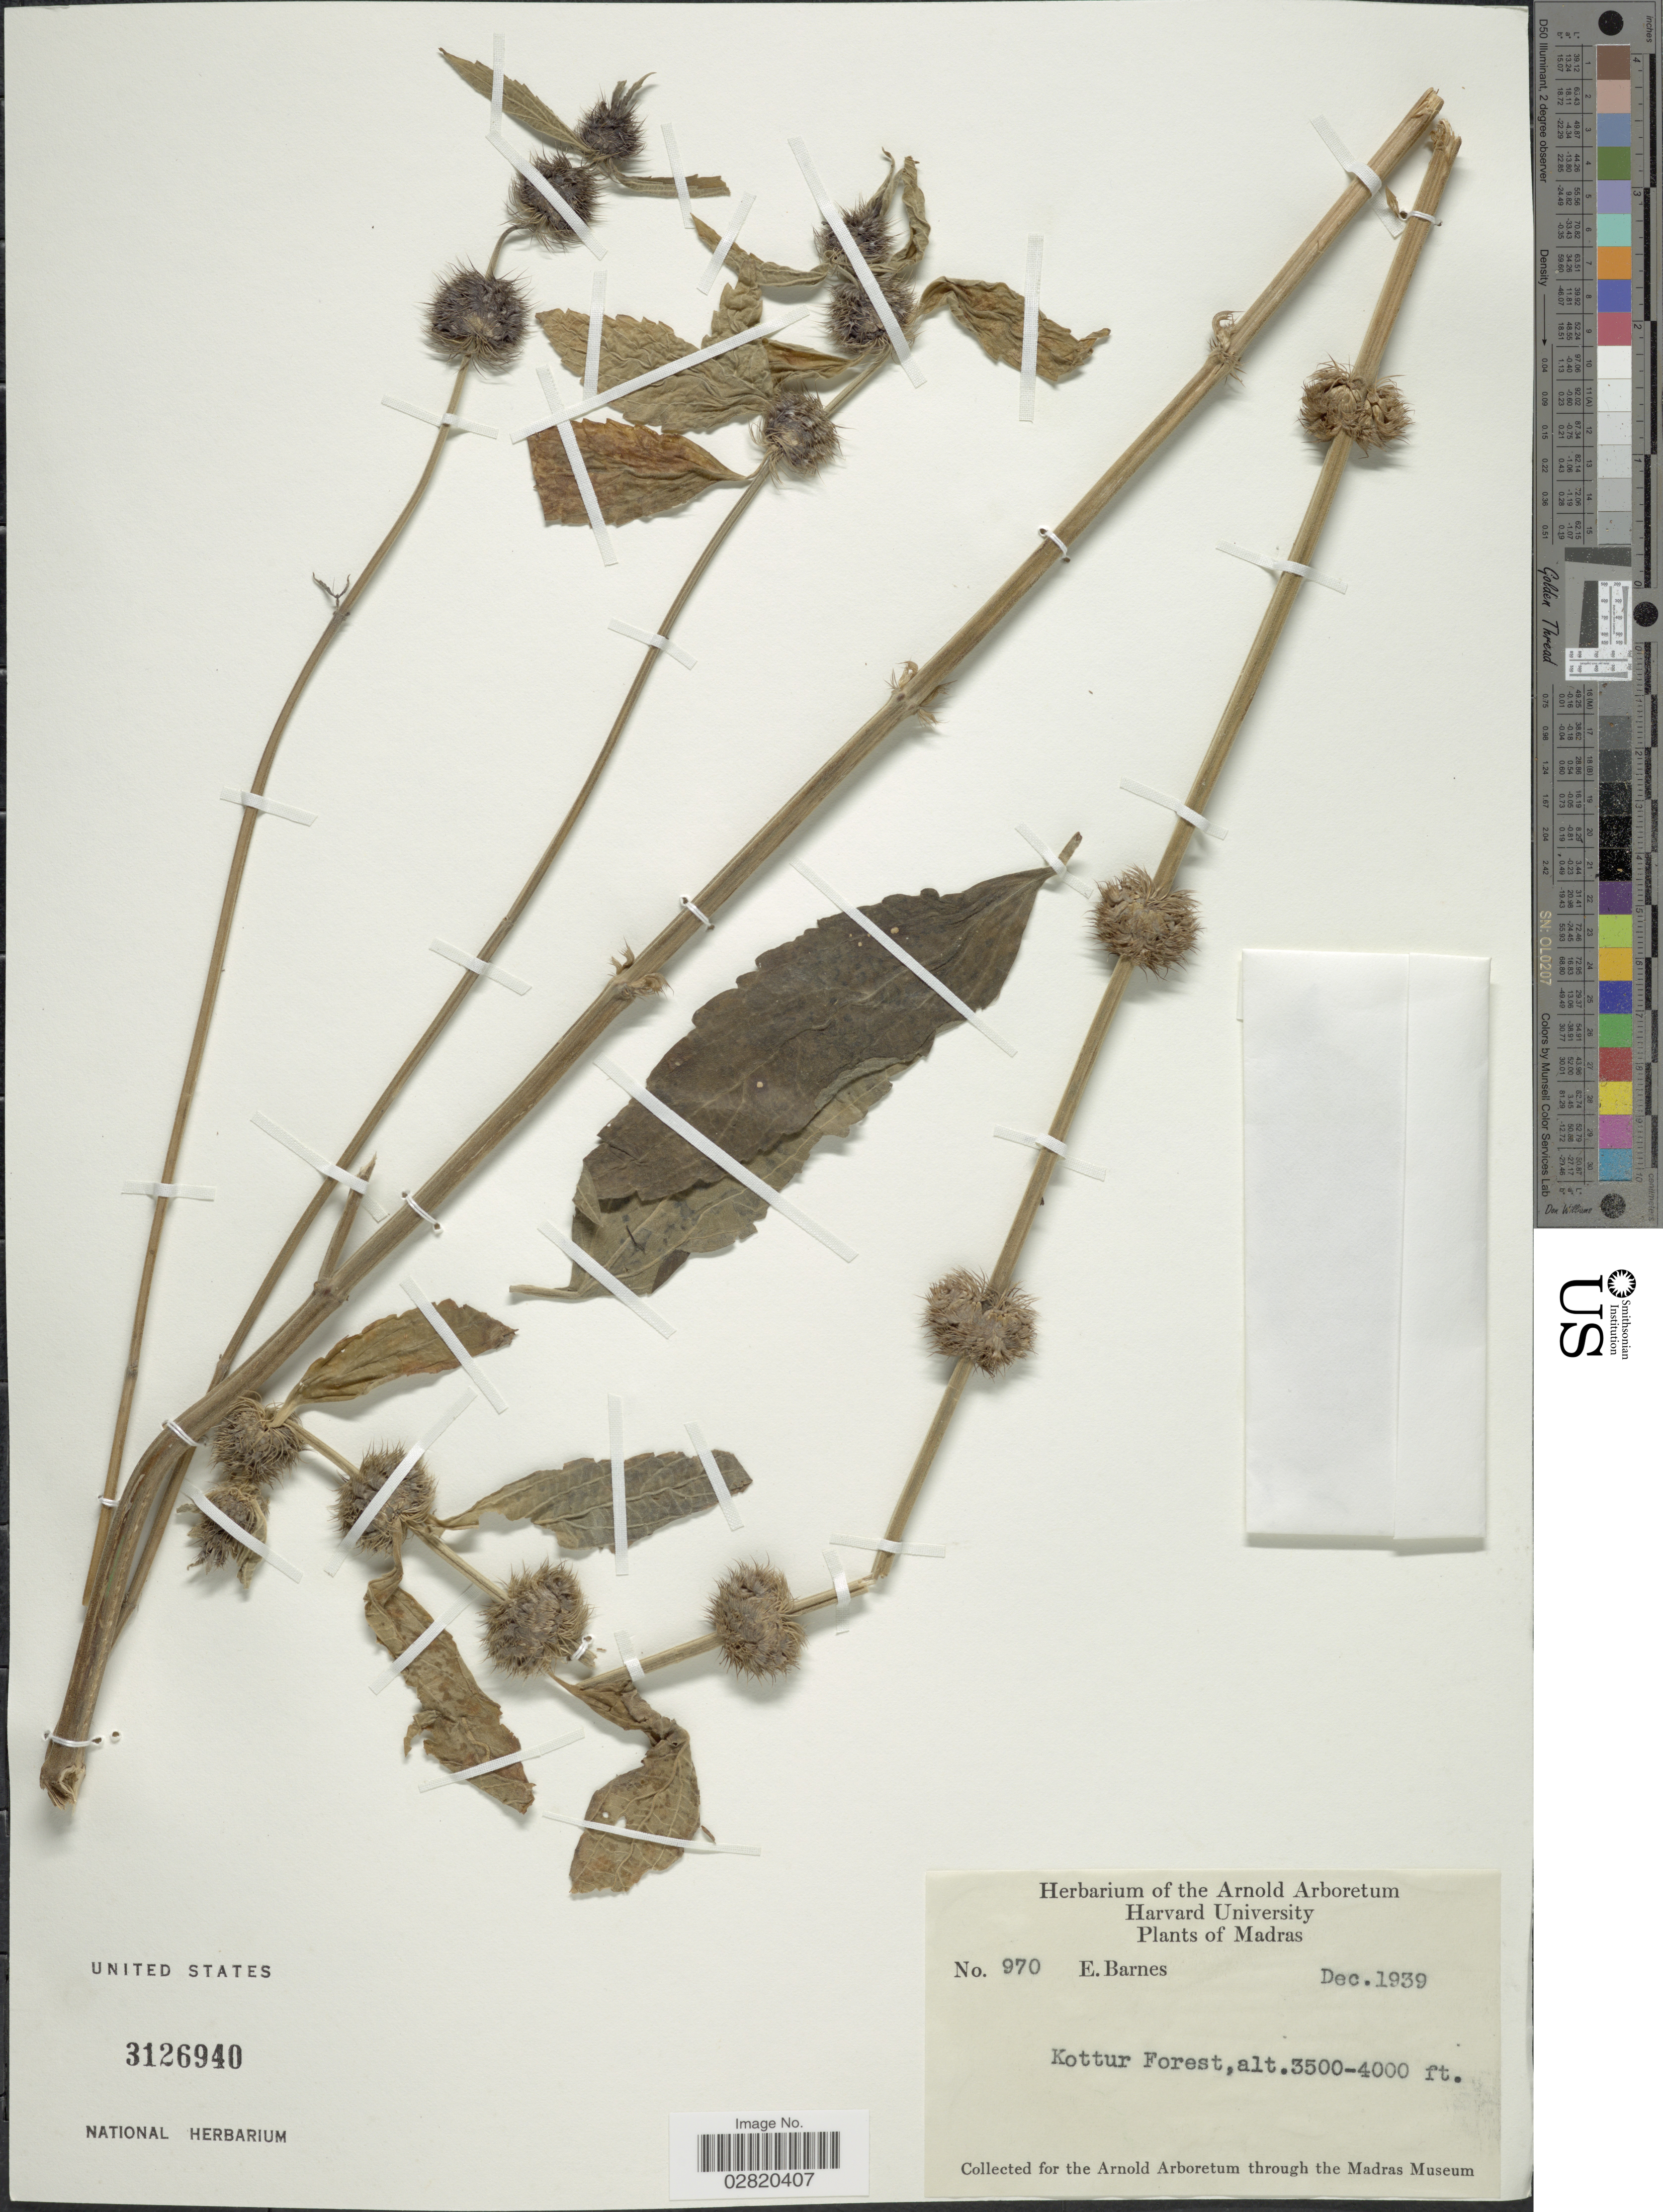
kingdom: Plantae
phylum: Tracheophyta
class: Magnoliopsida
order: Lamiales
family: Lamiaceae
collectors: E. Barnes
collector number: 970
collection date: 1939-12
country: India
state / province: Karnataka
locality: Madras. Kottur Forest.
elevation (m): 1067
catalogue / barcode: US 3126940